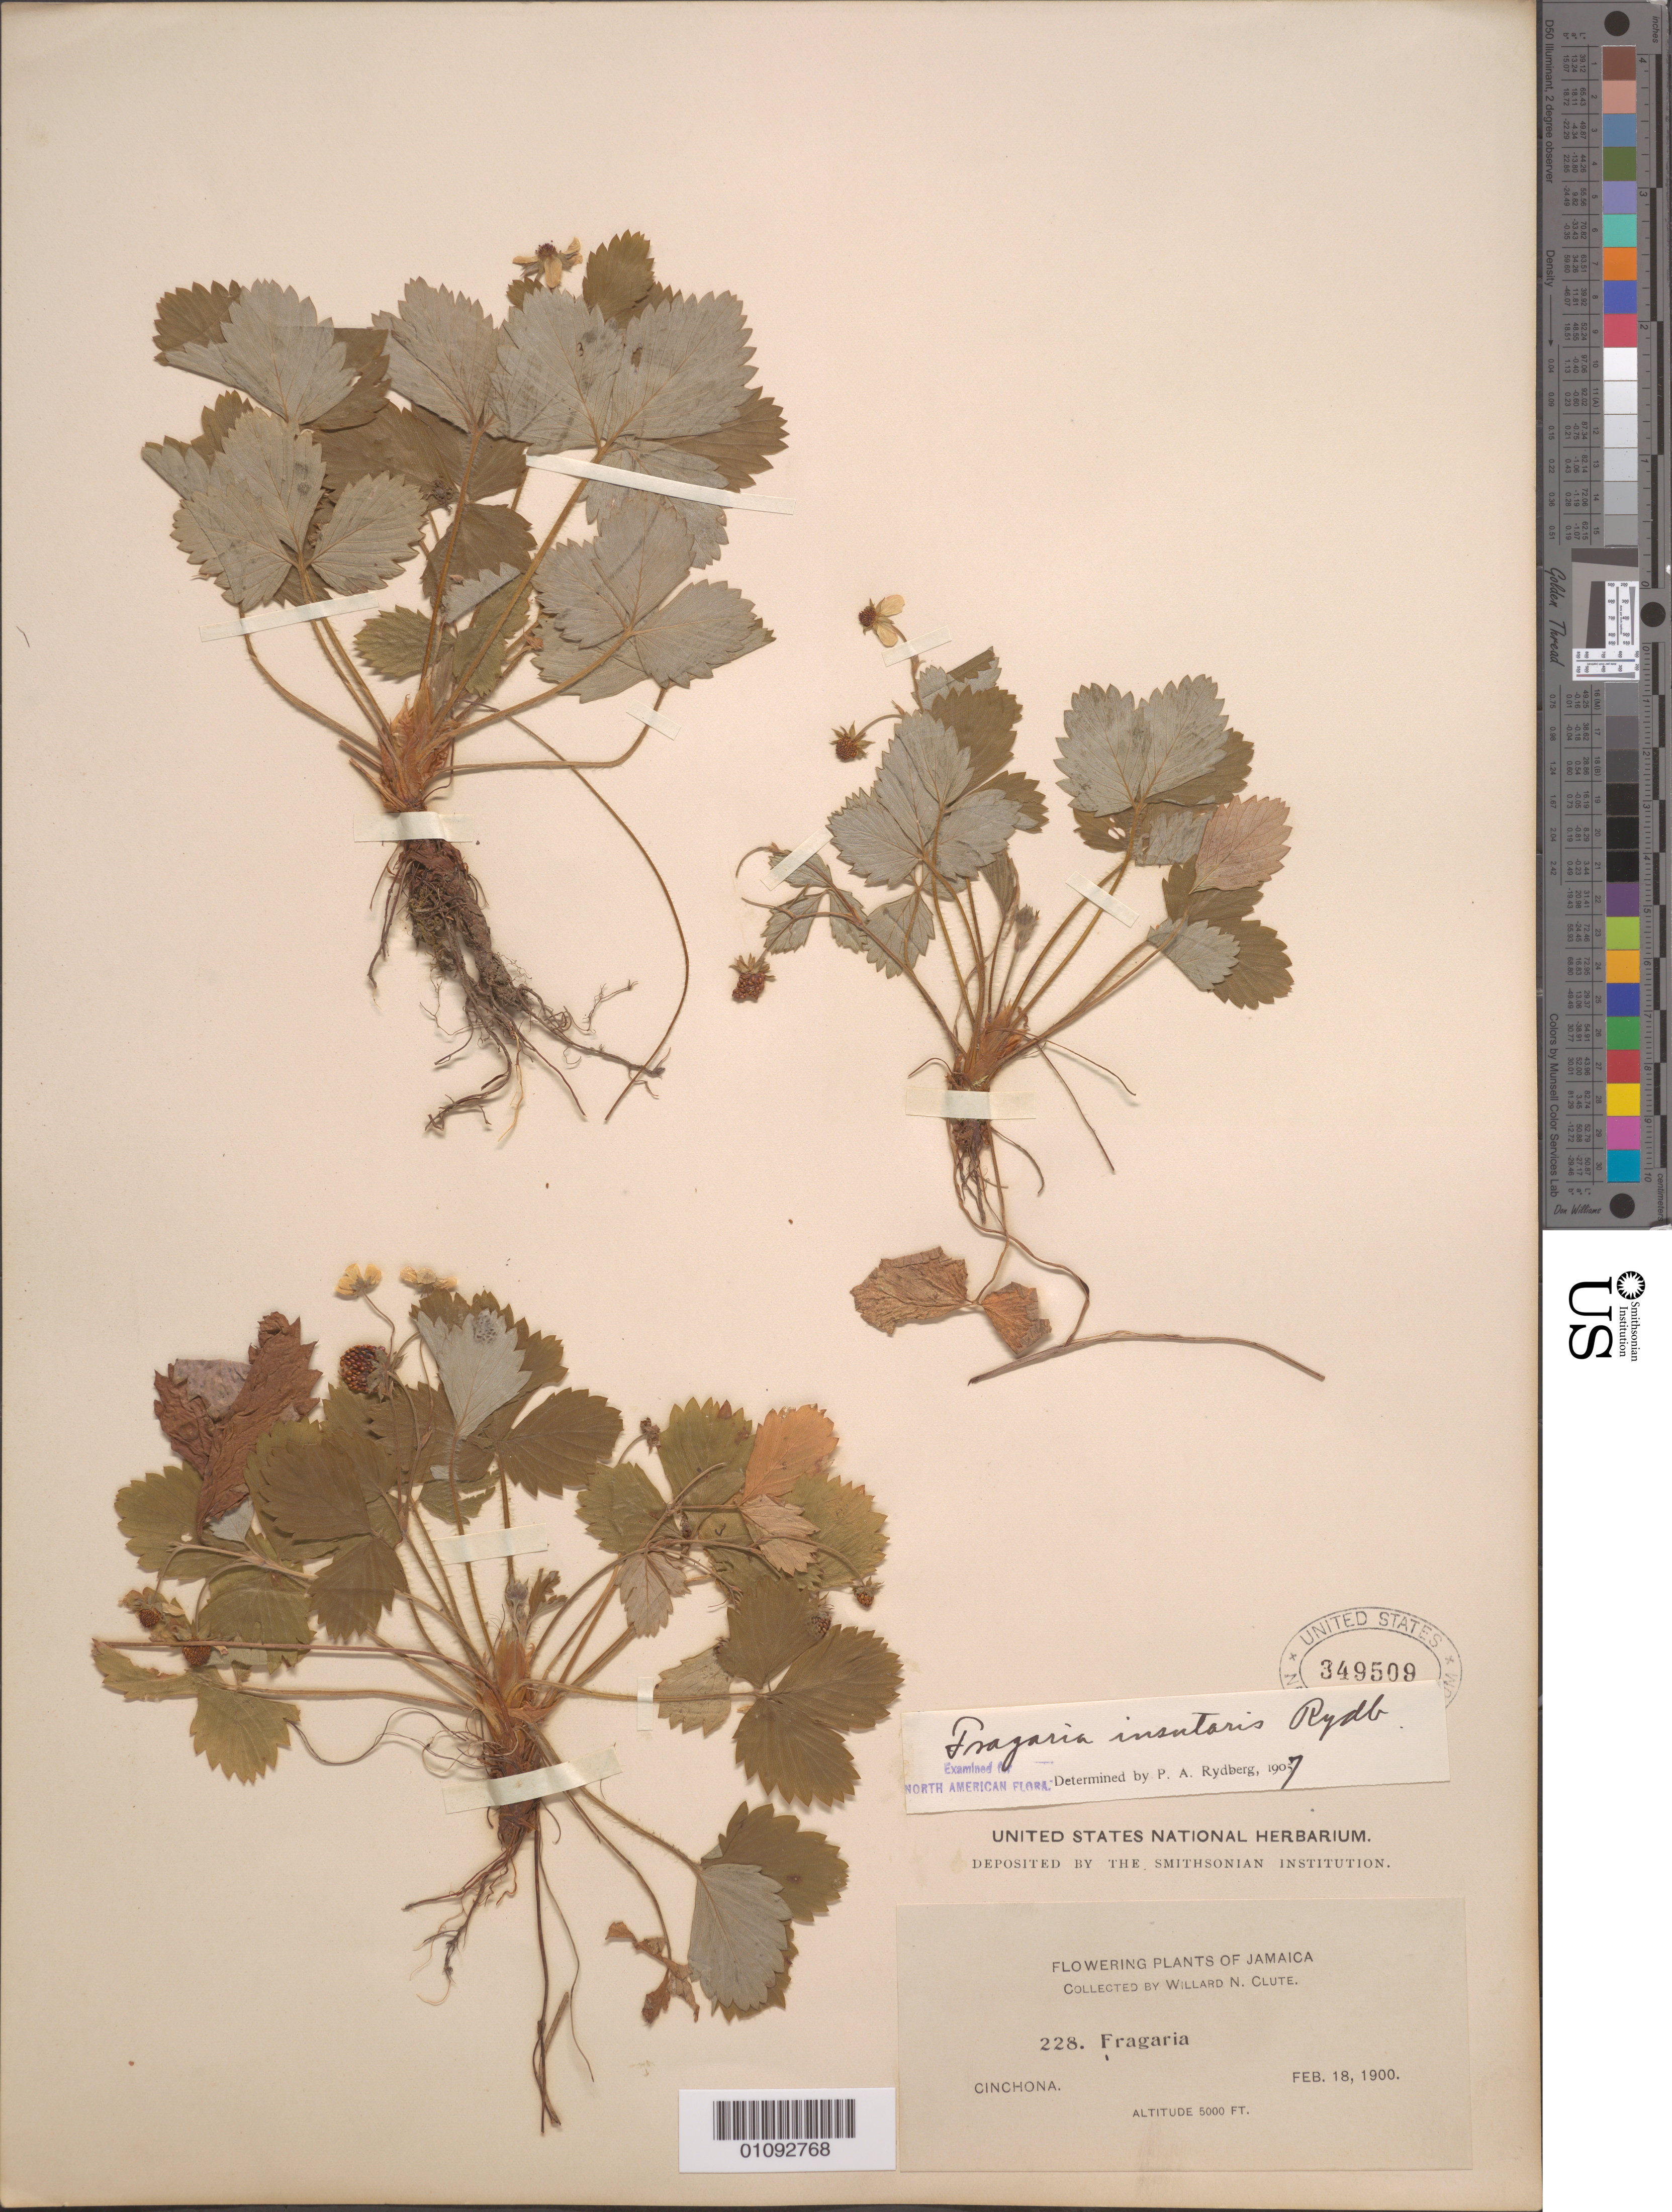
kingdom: Plantae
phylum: Tracheophyta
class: Magnoliopsida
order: Rosales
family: Rosaceae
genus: Fragaria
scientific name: Fragaria vesca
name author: L.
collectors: W. N. Clute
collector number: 228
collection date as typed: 18 Feb 1900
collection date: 1900-02-18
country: Jamaica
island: Jamaica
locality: Cinchona.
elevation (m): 1524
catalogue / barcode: US 349509